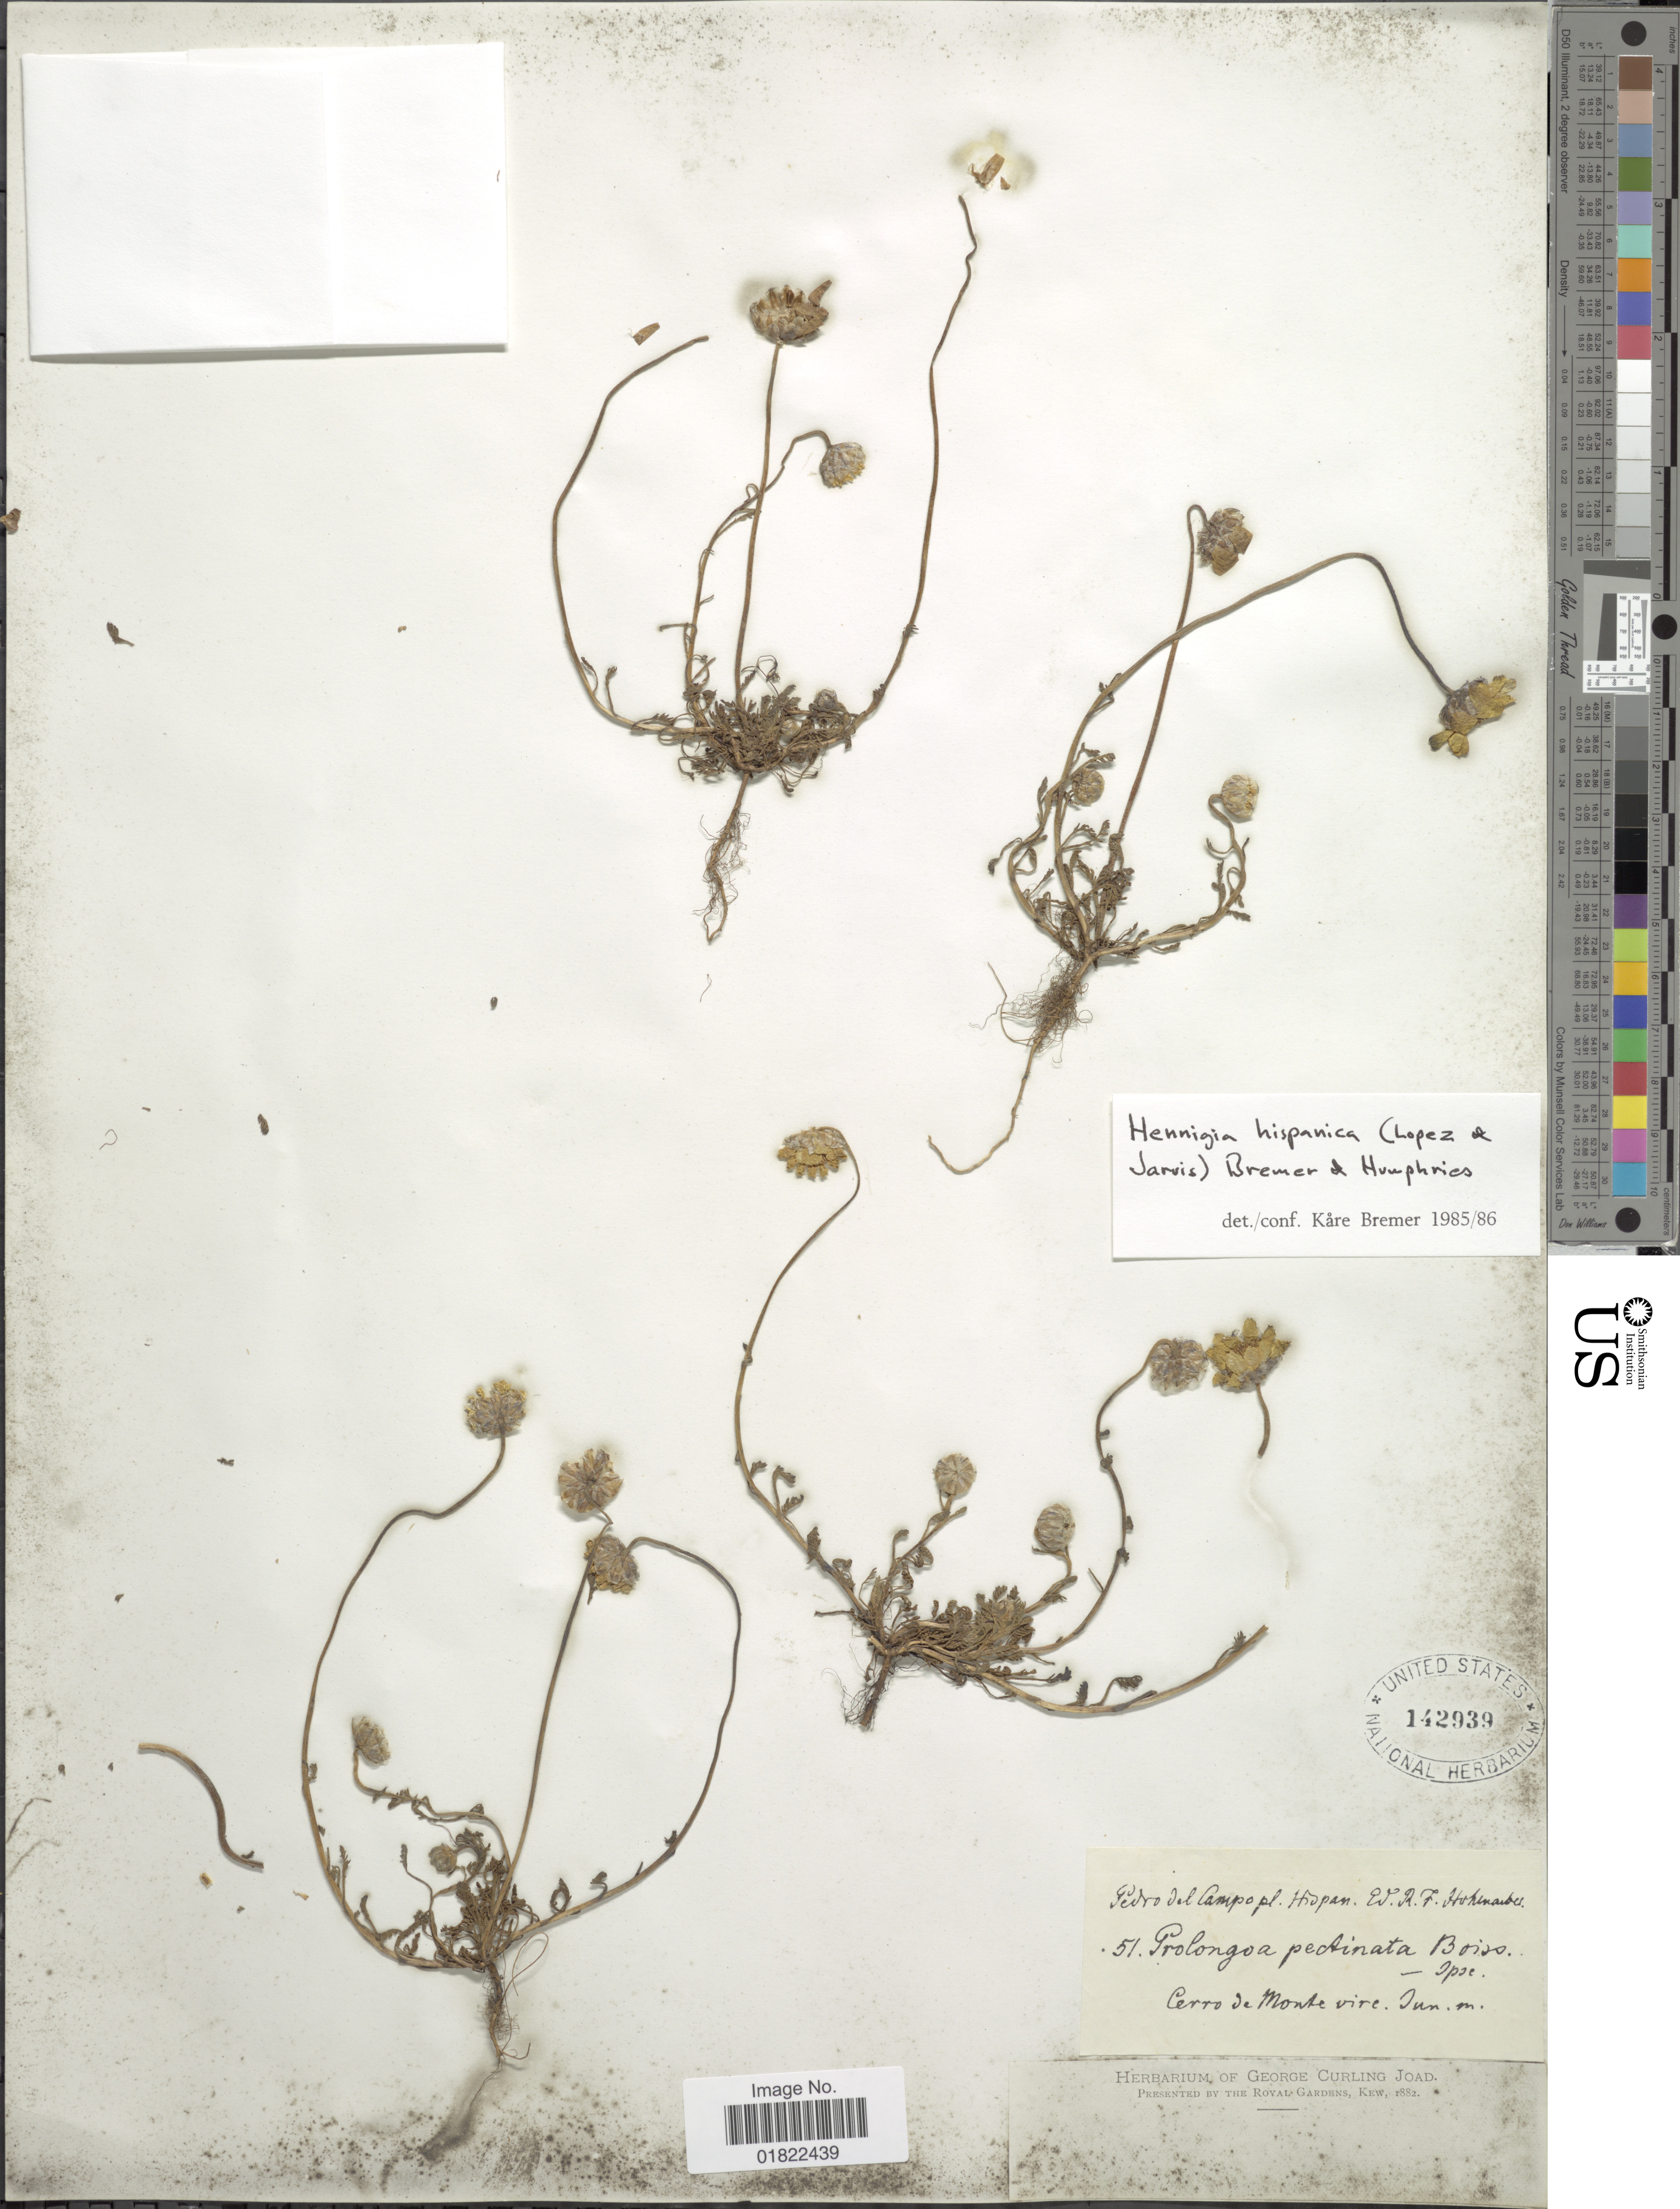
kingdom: Plantae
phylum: Tracheophyta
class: Magnoliopsida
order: Asterales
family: Asteraceae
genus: Prolongoa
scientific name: Prolongoa hispanica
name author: (López & C.E. Jarvis) K. Bremer & Humphries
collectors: R. F. Hohenacker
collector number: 51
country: Spain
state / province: Castilla-La Mancha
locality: Pedro del Campo, Cerro de Monte vire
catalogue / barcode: US 142939